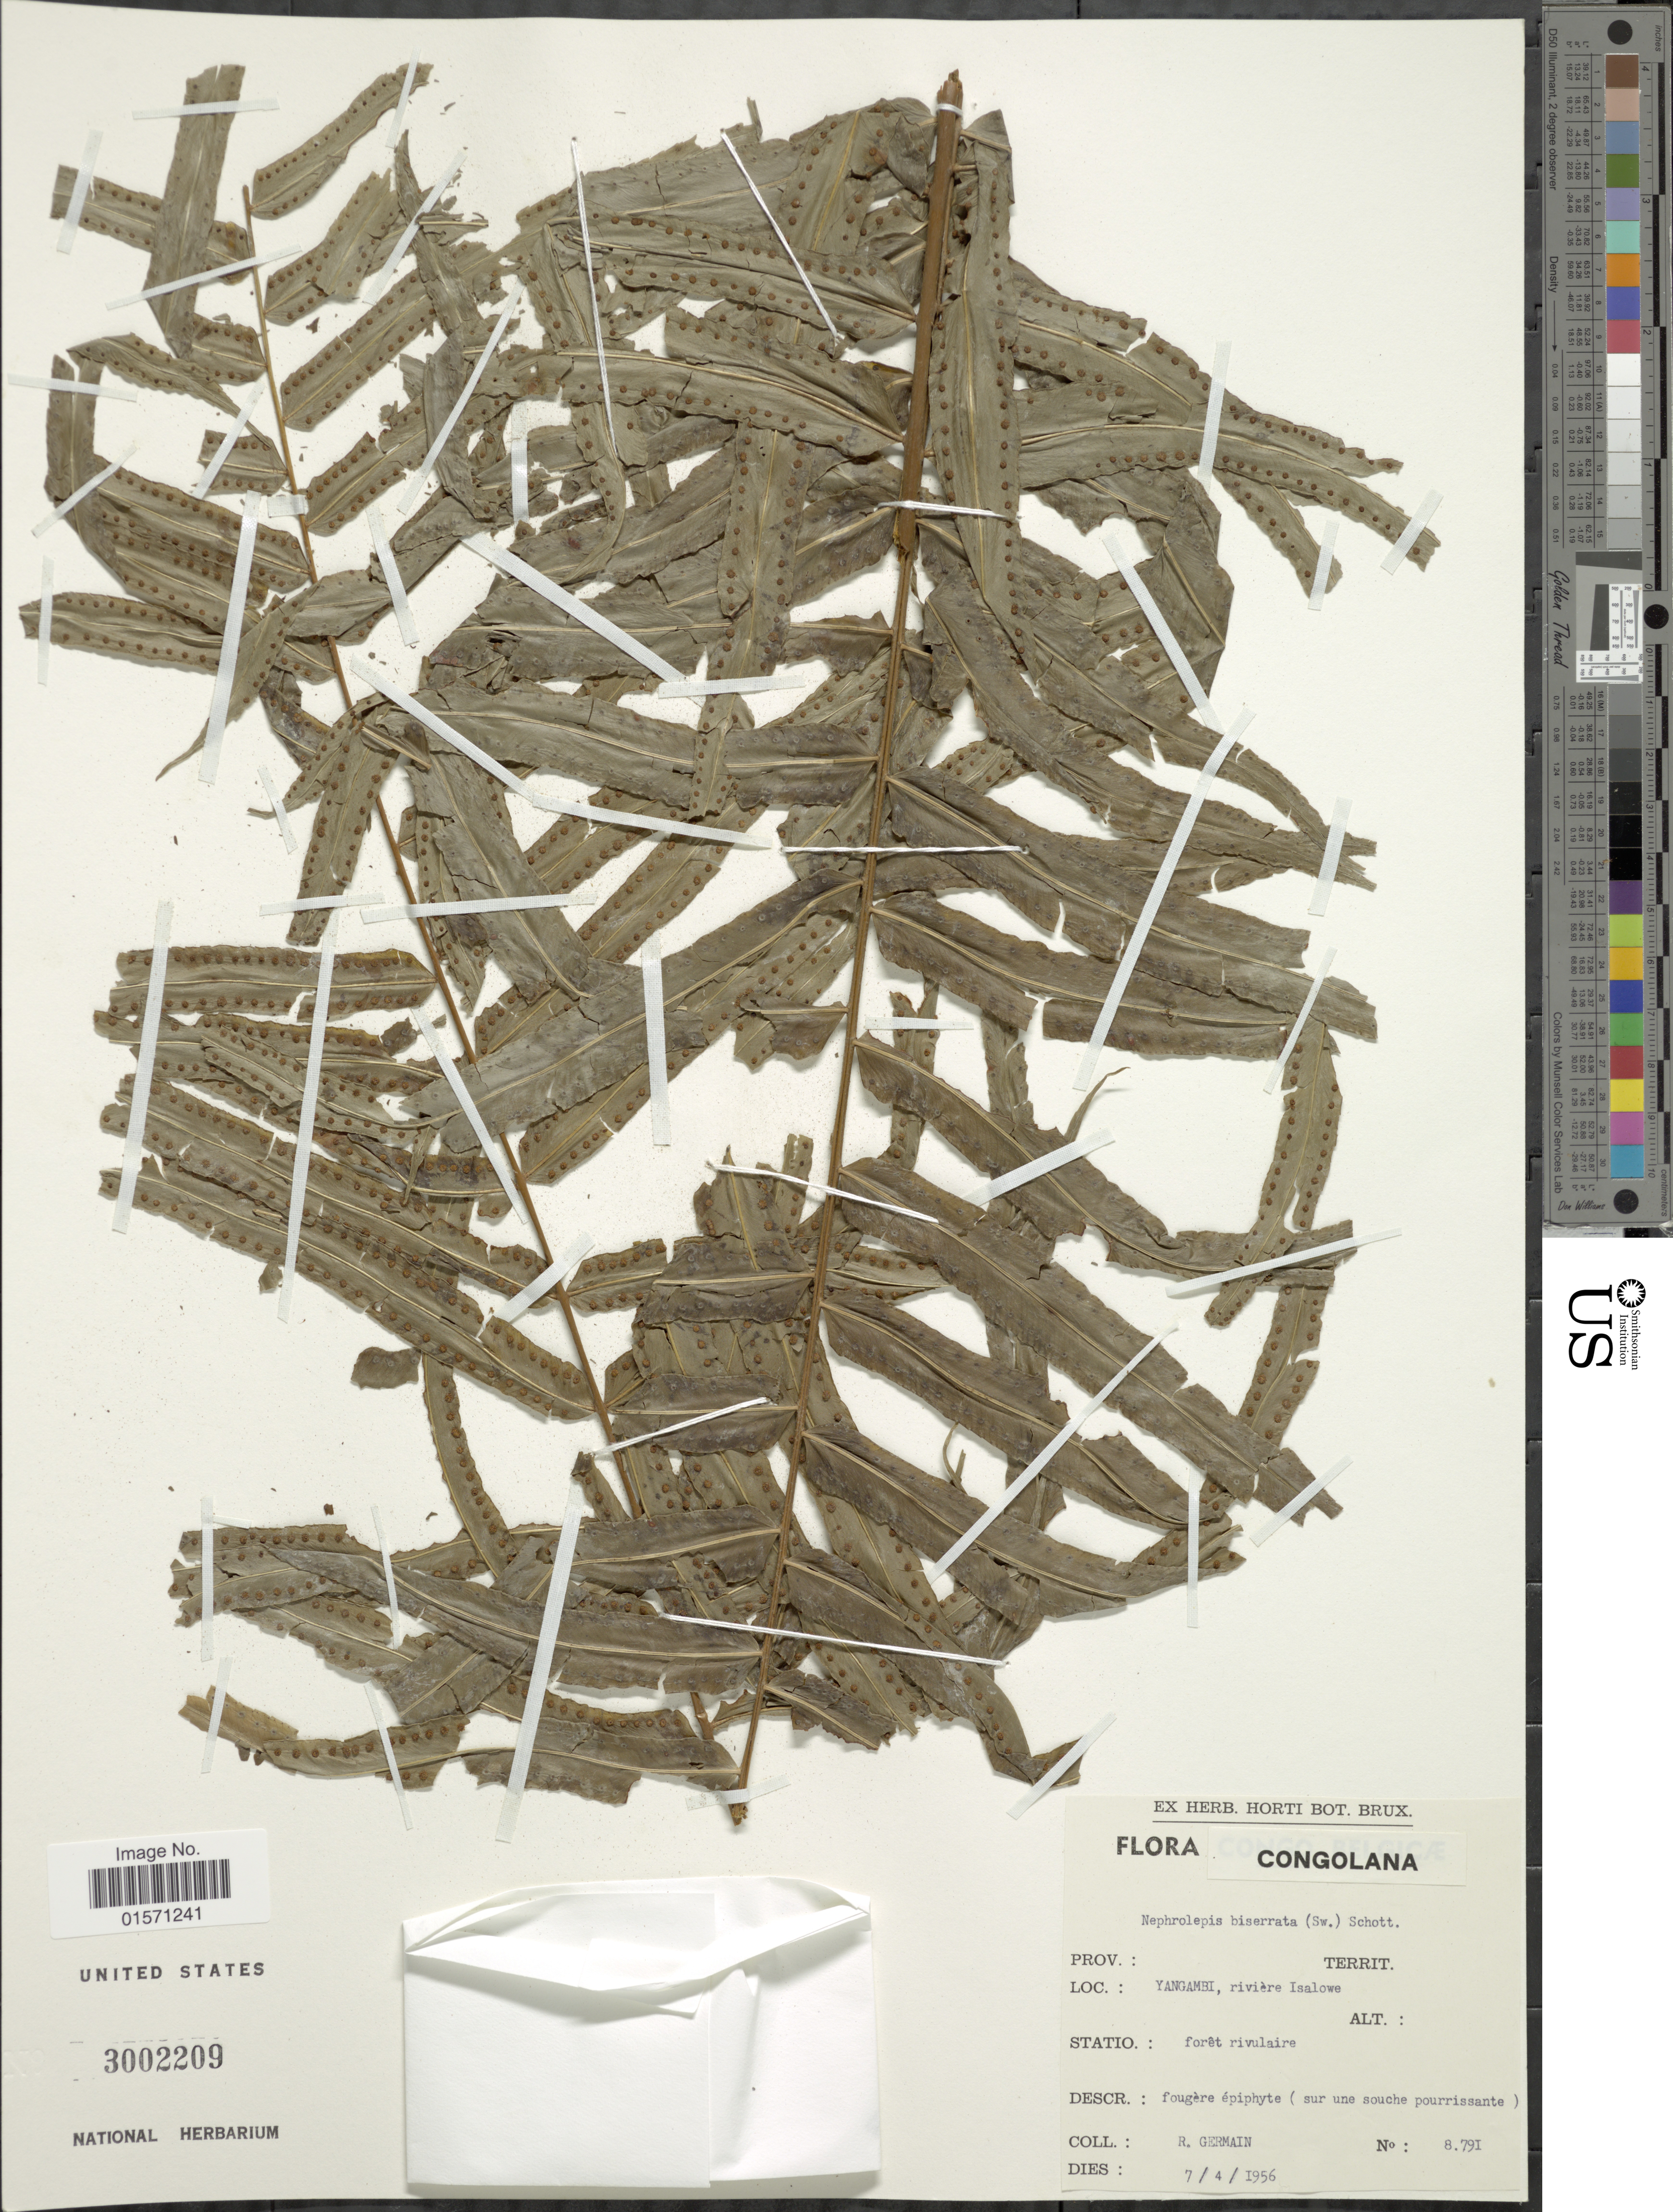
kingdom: Plantae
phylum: Tracheophyta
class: Polypodiopsida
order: Polypodiales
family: Nephrolepidaceae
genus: Nephrolepis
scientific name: Nephrolepis biserrata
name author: (Sw.) Schott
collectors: R. Germain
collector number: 8791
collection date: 1956-04-07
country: Congo, Democratic Republic of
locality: Congolana. Yangambi, rivière Isalowe. Statio.: forêt rivulaire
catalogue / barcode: US 3002209